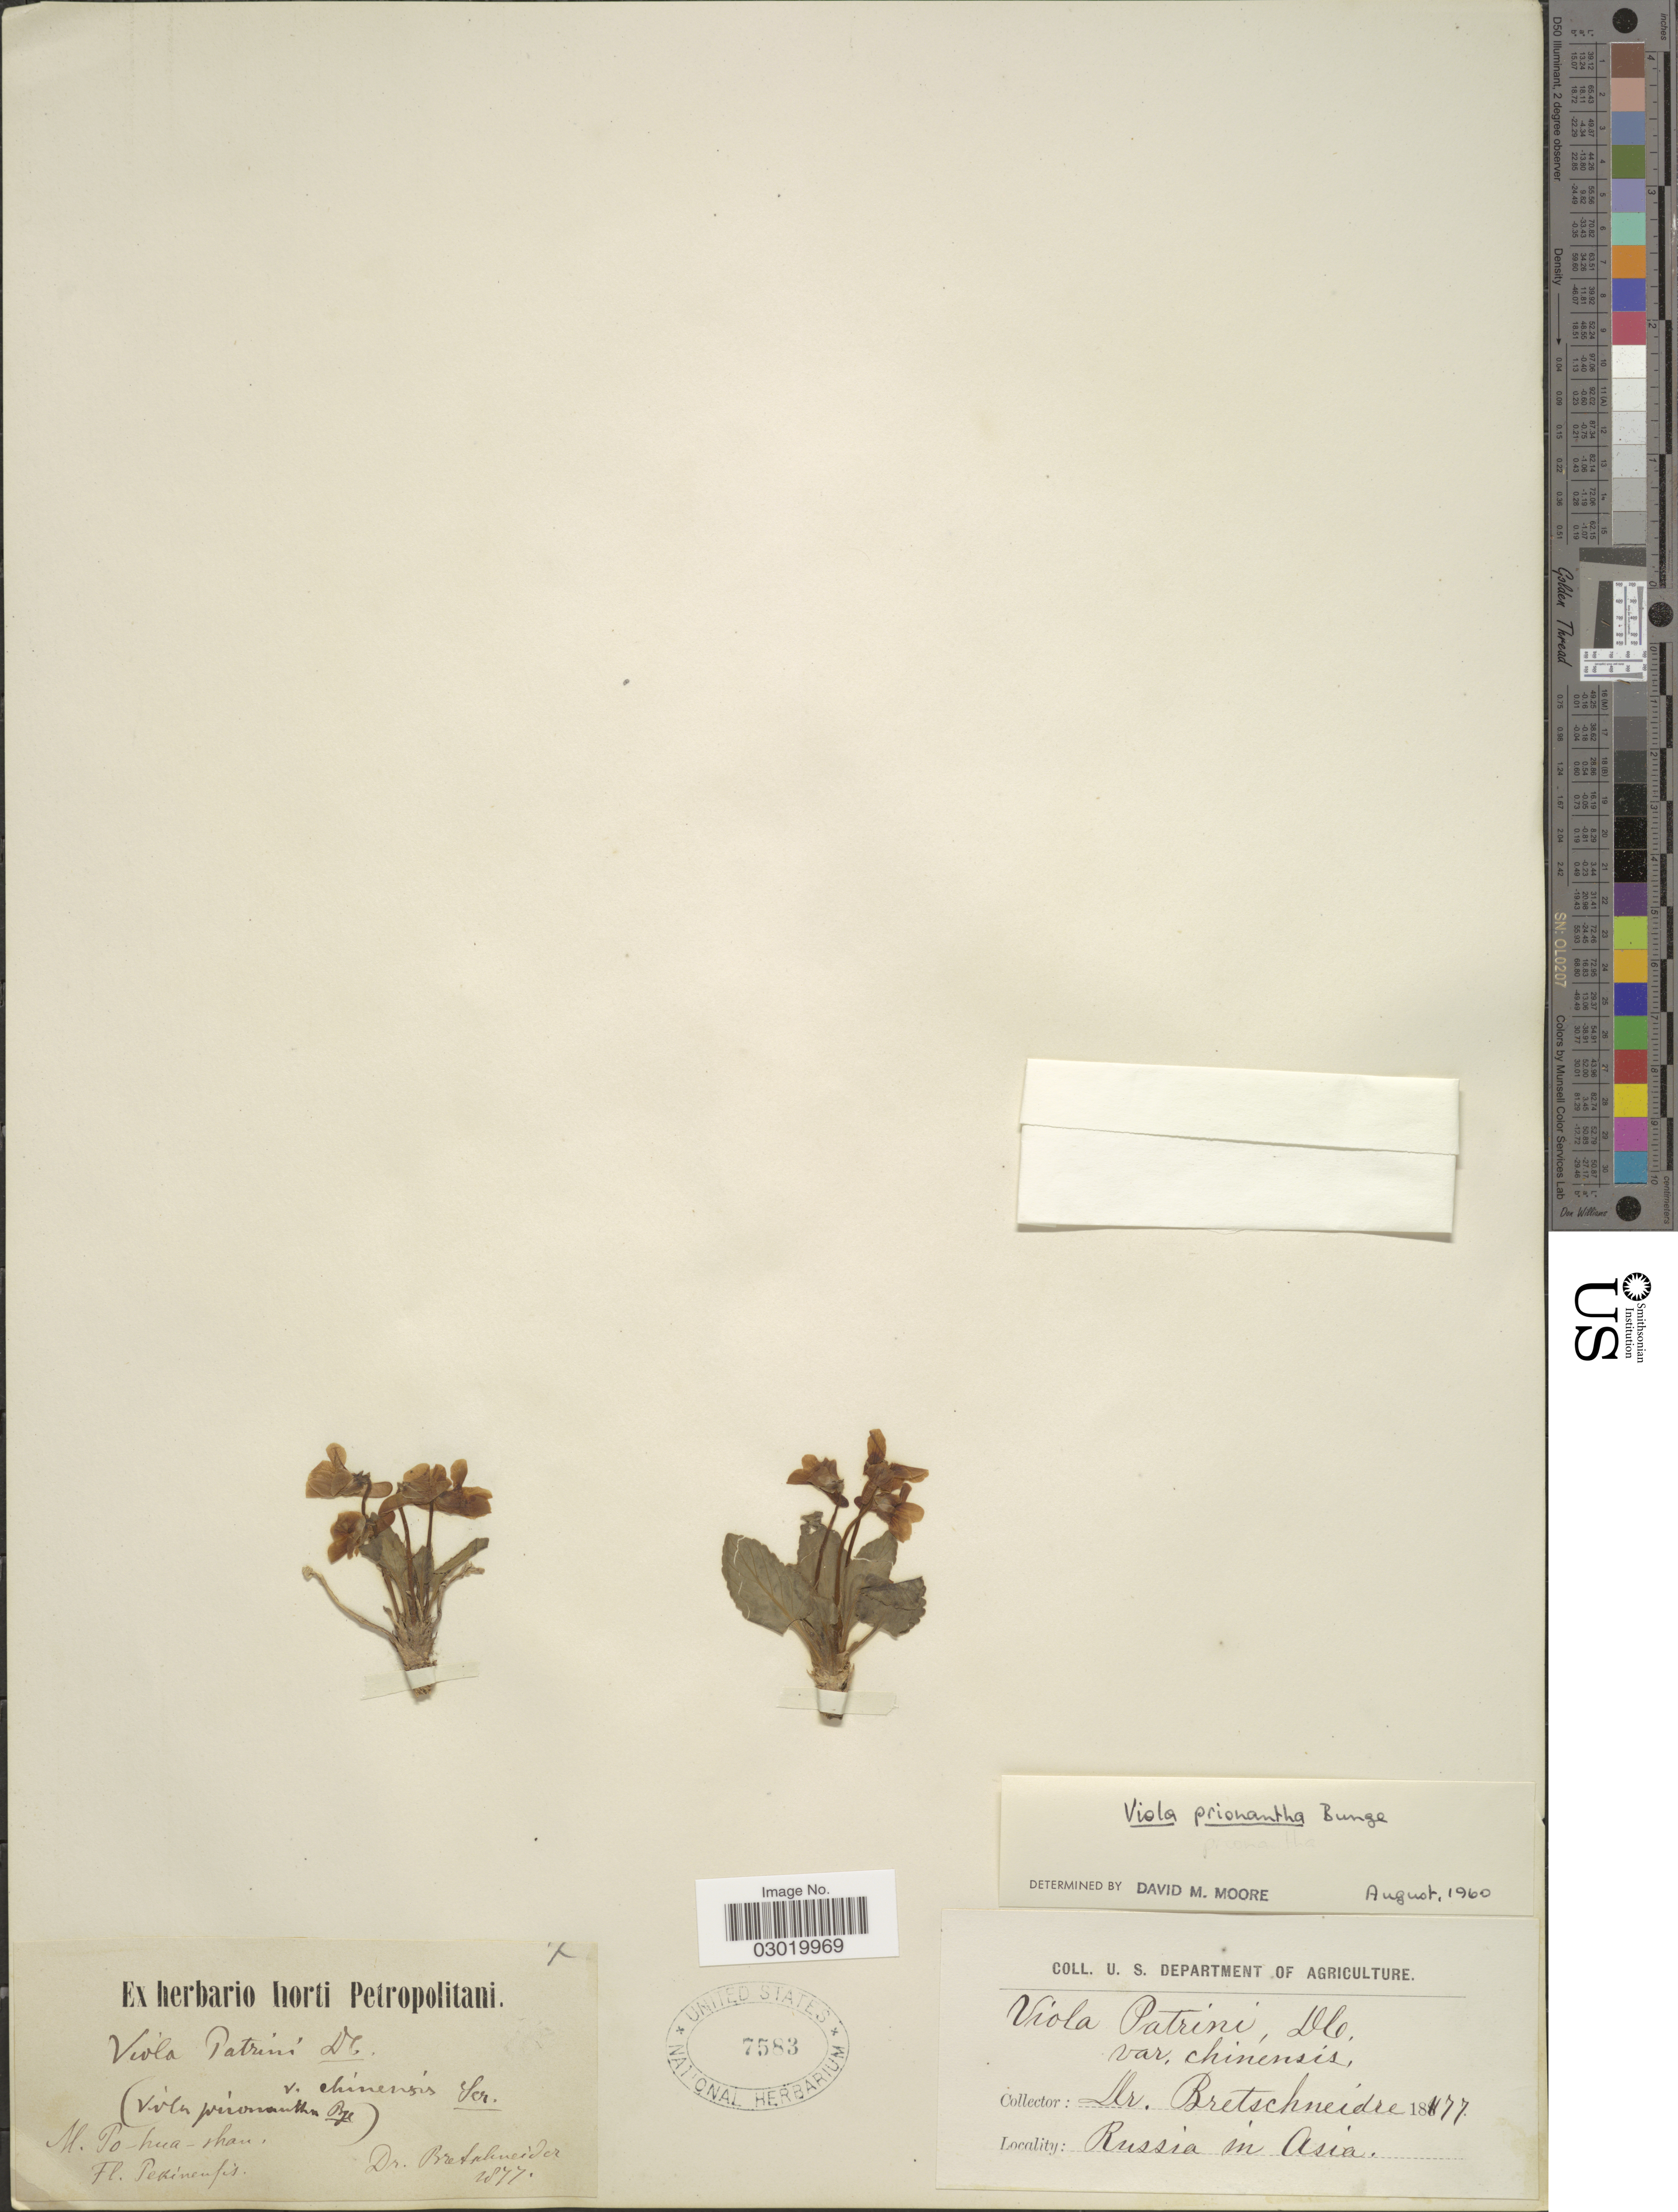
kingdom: Plantae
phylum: Tracheophyta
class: Magnoliopsida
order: Malpighiales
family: Violaceae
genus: Viola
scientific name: Viola prionantha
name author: Bunge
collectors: Bretschneider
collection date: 1877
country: China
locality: M. Po-hua-shan.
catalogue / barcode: US 7583